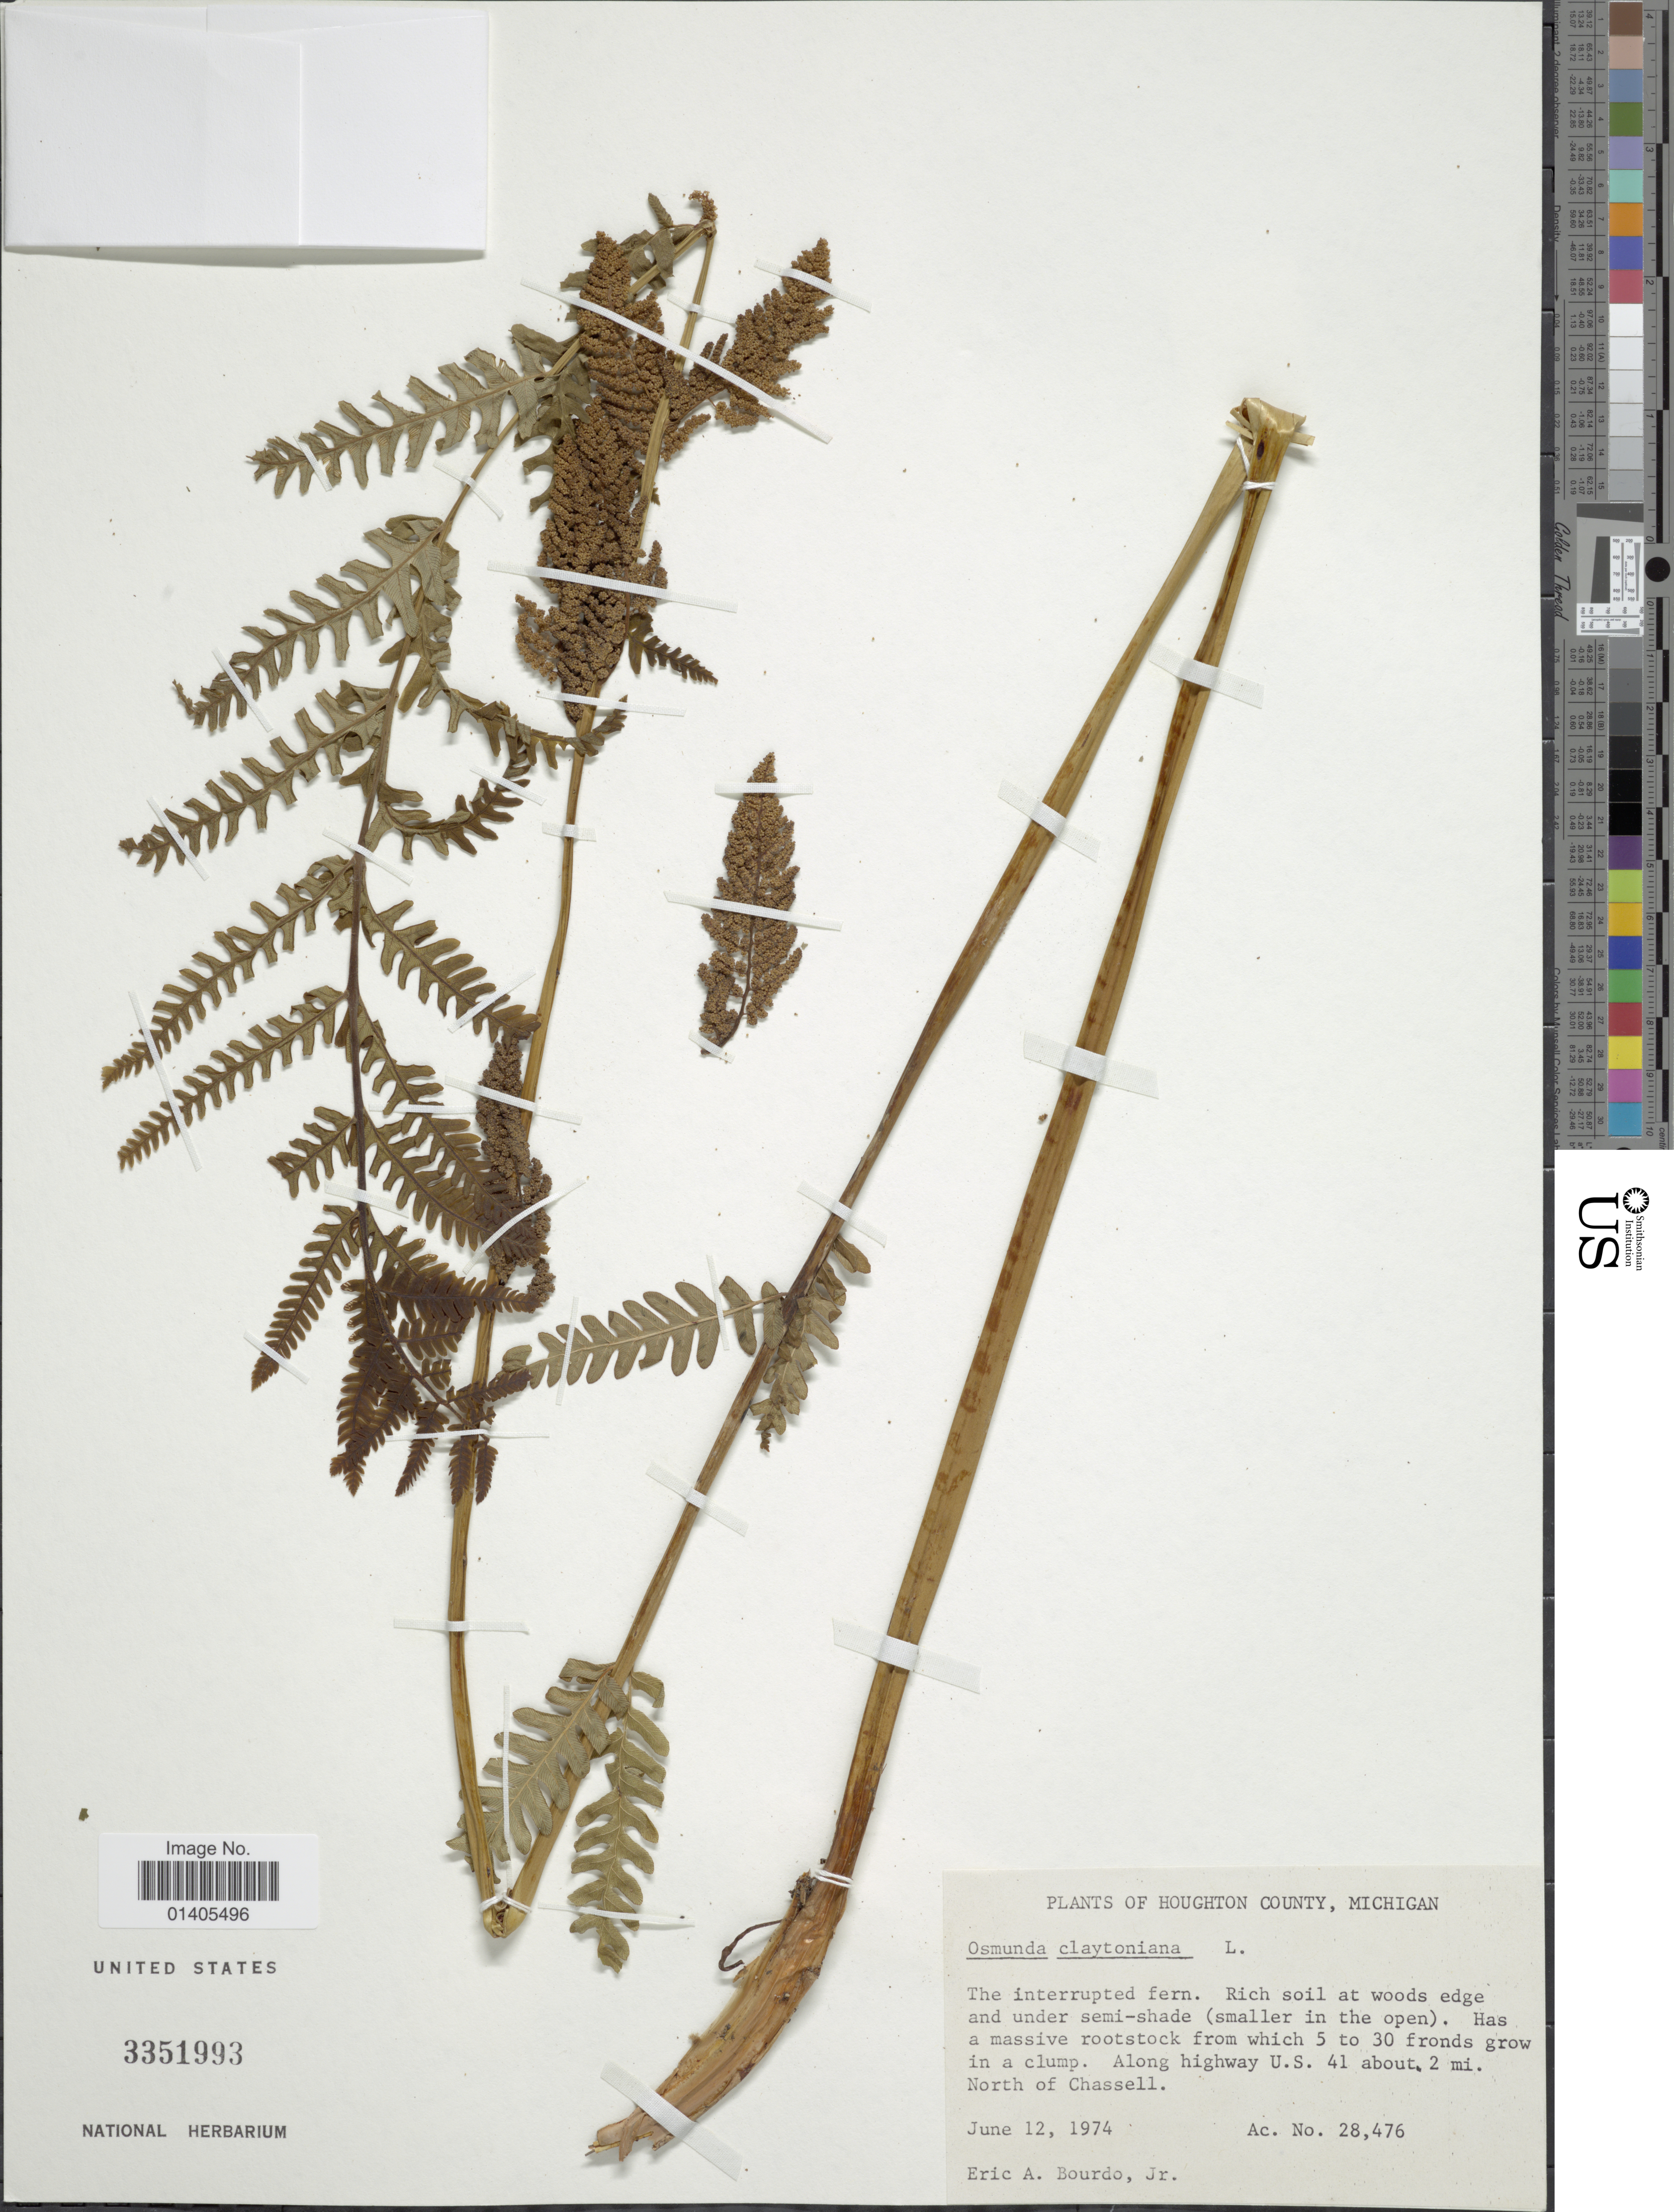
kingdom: Plantae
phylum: Tracheophyta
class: Polypodiopsida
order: Osmundales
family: Osmundaceae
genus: Osmunda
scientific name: Osmunda claytoniana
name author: (L.) Tagawa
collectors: E. Bourdo Jr.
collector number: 28476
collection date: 1974-06-12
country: United States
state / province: Michigan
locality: Houghton County, Along highway U.S. 41 about 2 mi North of Chassell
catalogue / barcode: US 3351993